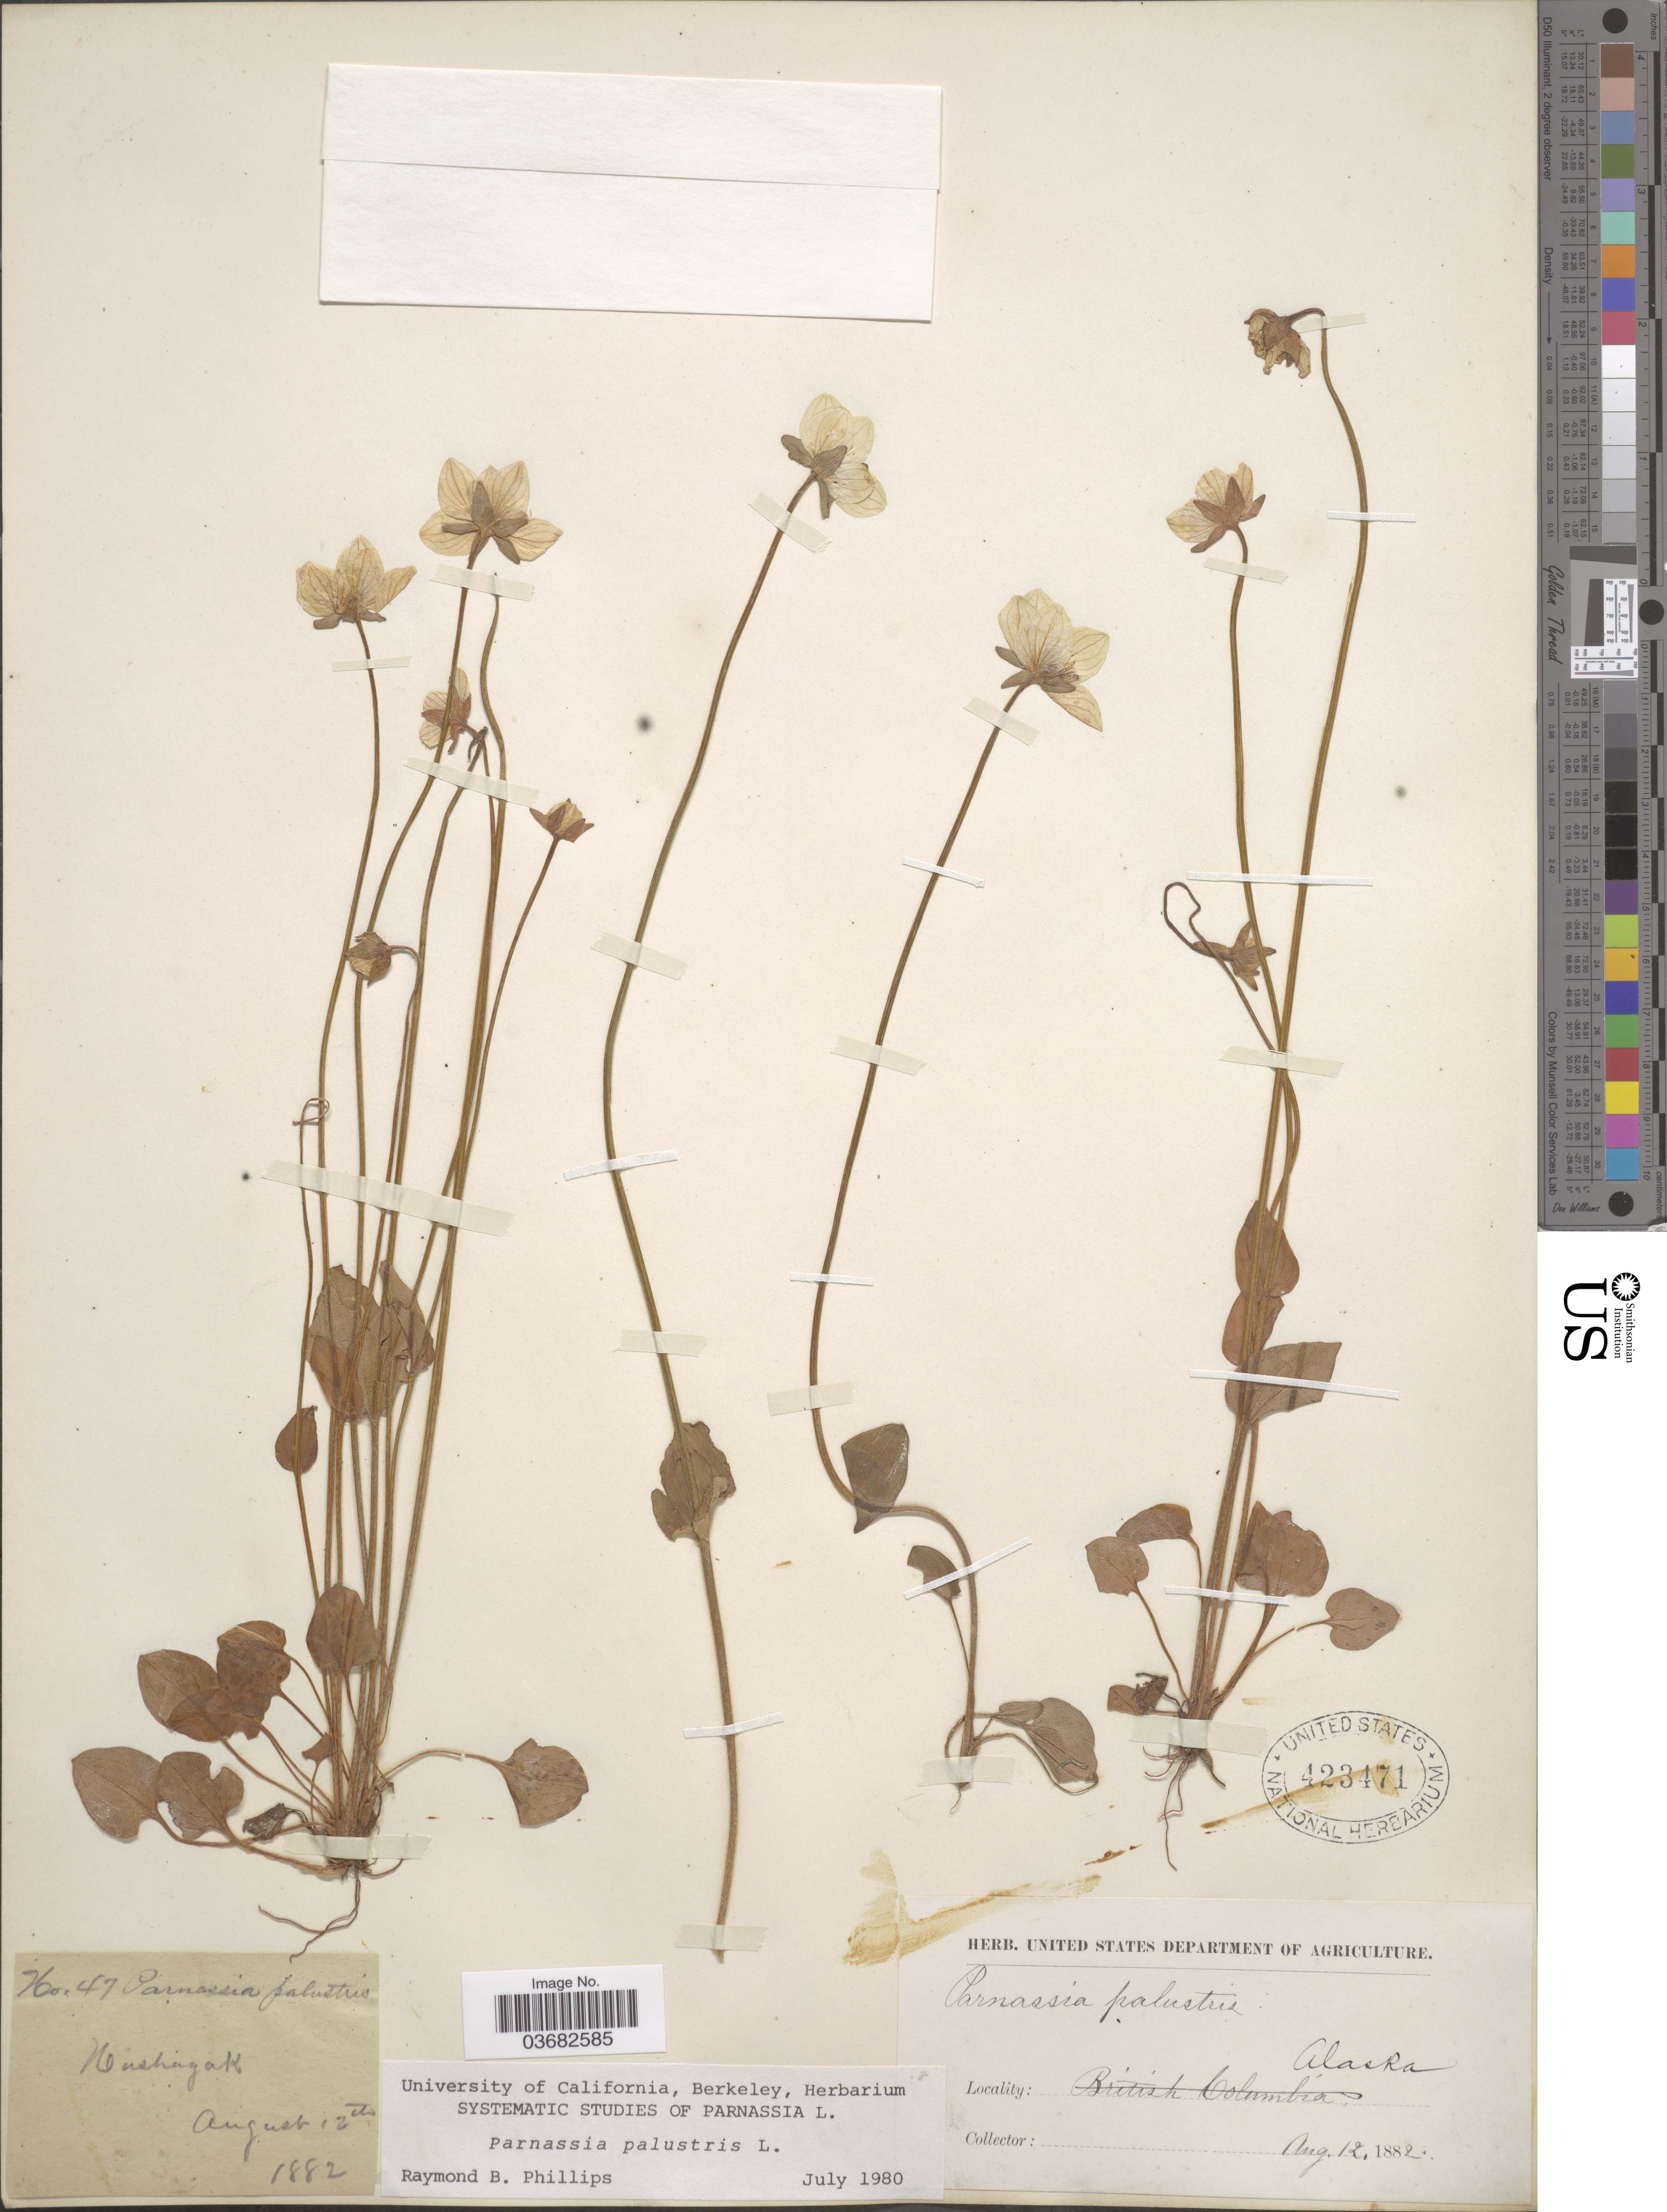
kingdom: Plantae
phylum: Tracheophyta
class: Magnoliopsida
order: Celastrales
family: Parnassiaceae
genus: Parnassia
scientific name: Parnassia palustris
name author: L.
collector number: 47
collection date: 1882-08-12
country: United States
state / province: Alaska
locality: Nushagak.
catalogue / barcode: US 423471